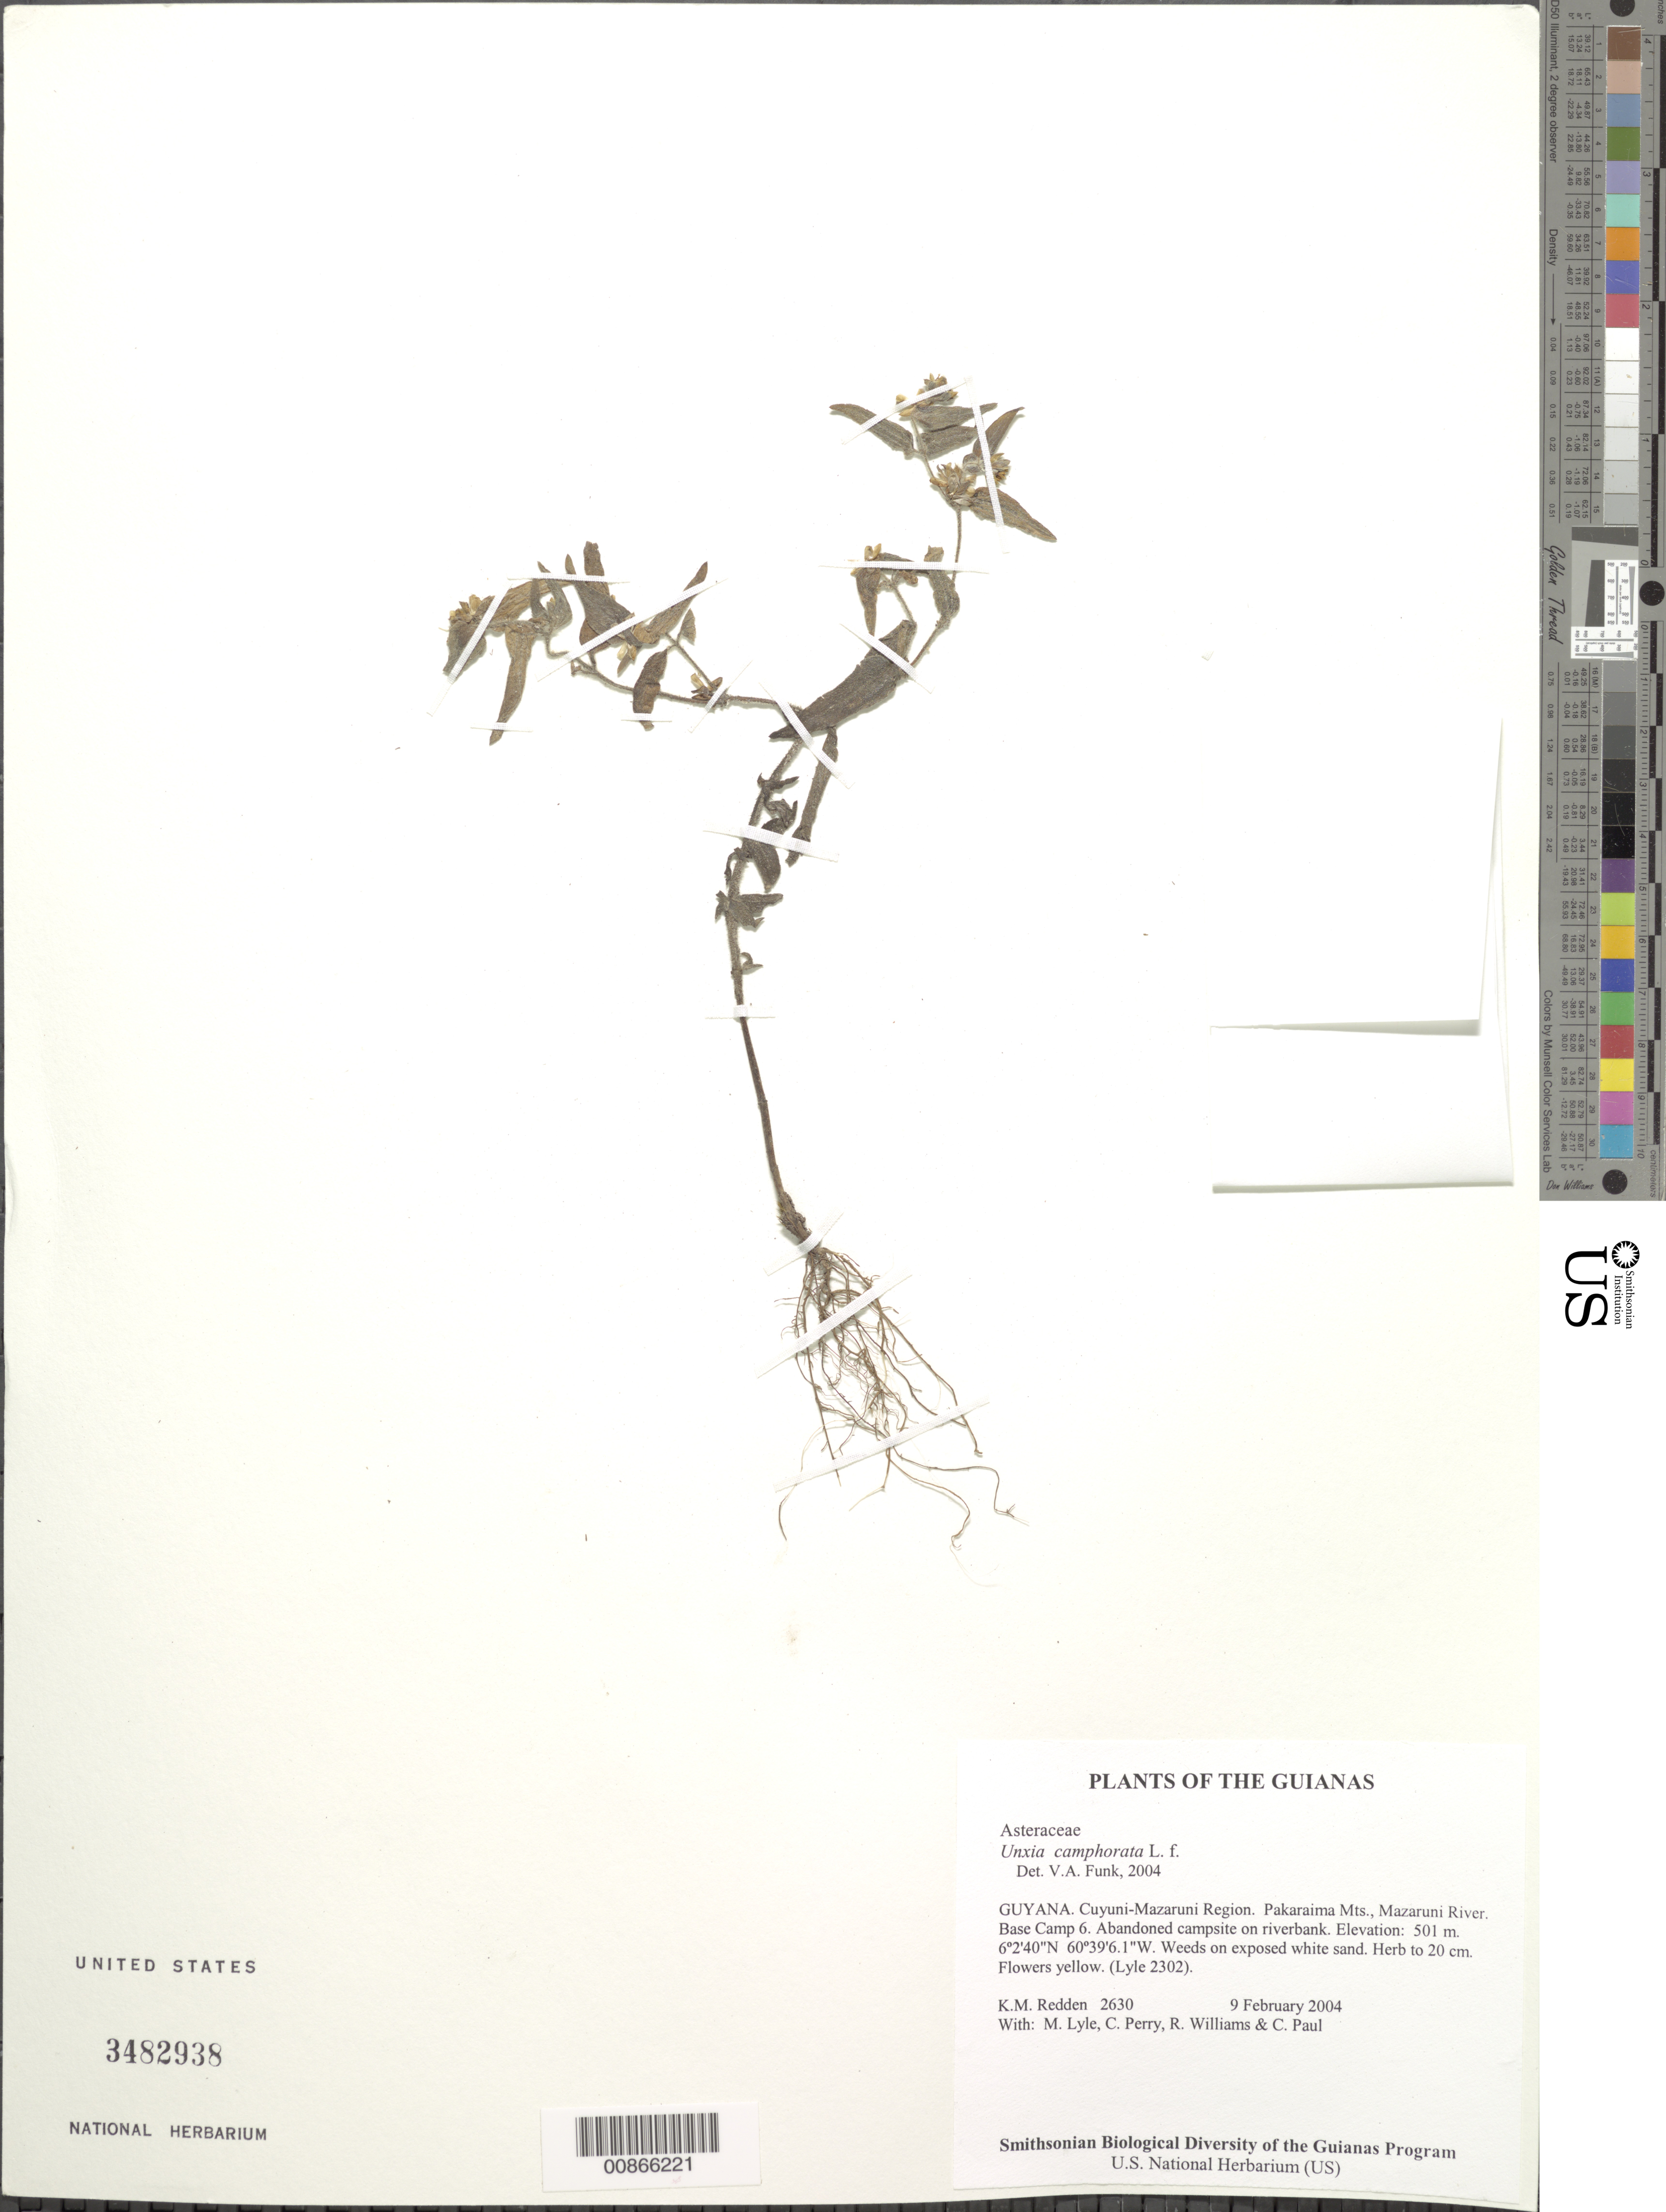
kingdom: Plantae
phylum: Tracheophyta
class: Magnoliopsida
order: Asterales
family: Asteraceae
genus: Unxia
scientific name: Unxia camphorata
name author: L. f.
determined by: Funk, Vicki A., (BOT), Smithsonian Institution - National Museum of Natural History (UNITED STATES)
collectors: K. M. Redden, M. Lyle, C. Perry, R. Williams & C. Paul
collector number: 2630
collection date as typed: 9 February 2004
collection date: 2004-02-09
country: Guyana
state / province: Cuyuni-Mazaruni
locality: Pakaraima Mts., Mazaruni River. Base Camp 6. Abandoned campsite on riverbank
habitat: Weeds on exposed white sand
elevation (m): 501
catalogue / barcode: US 3482938